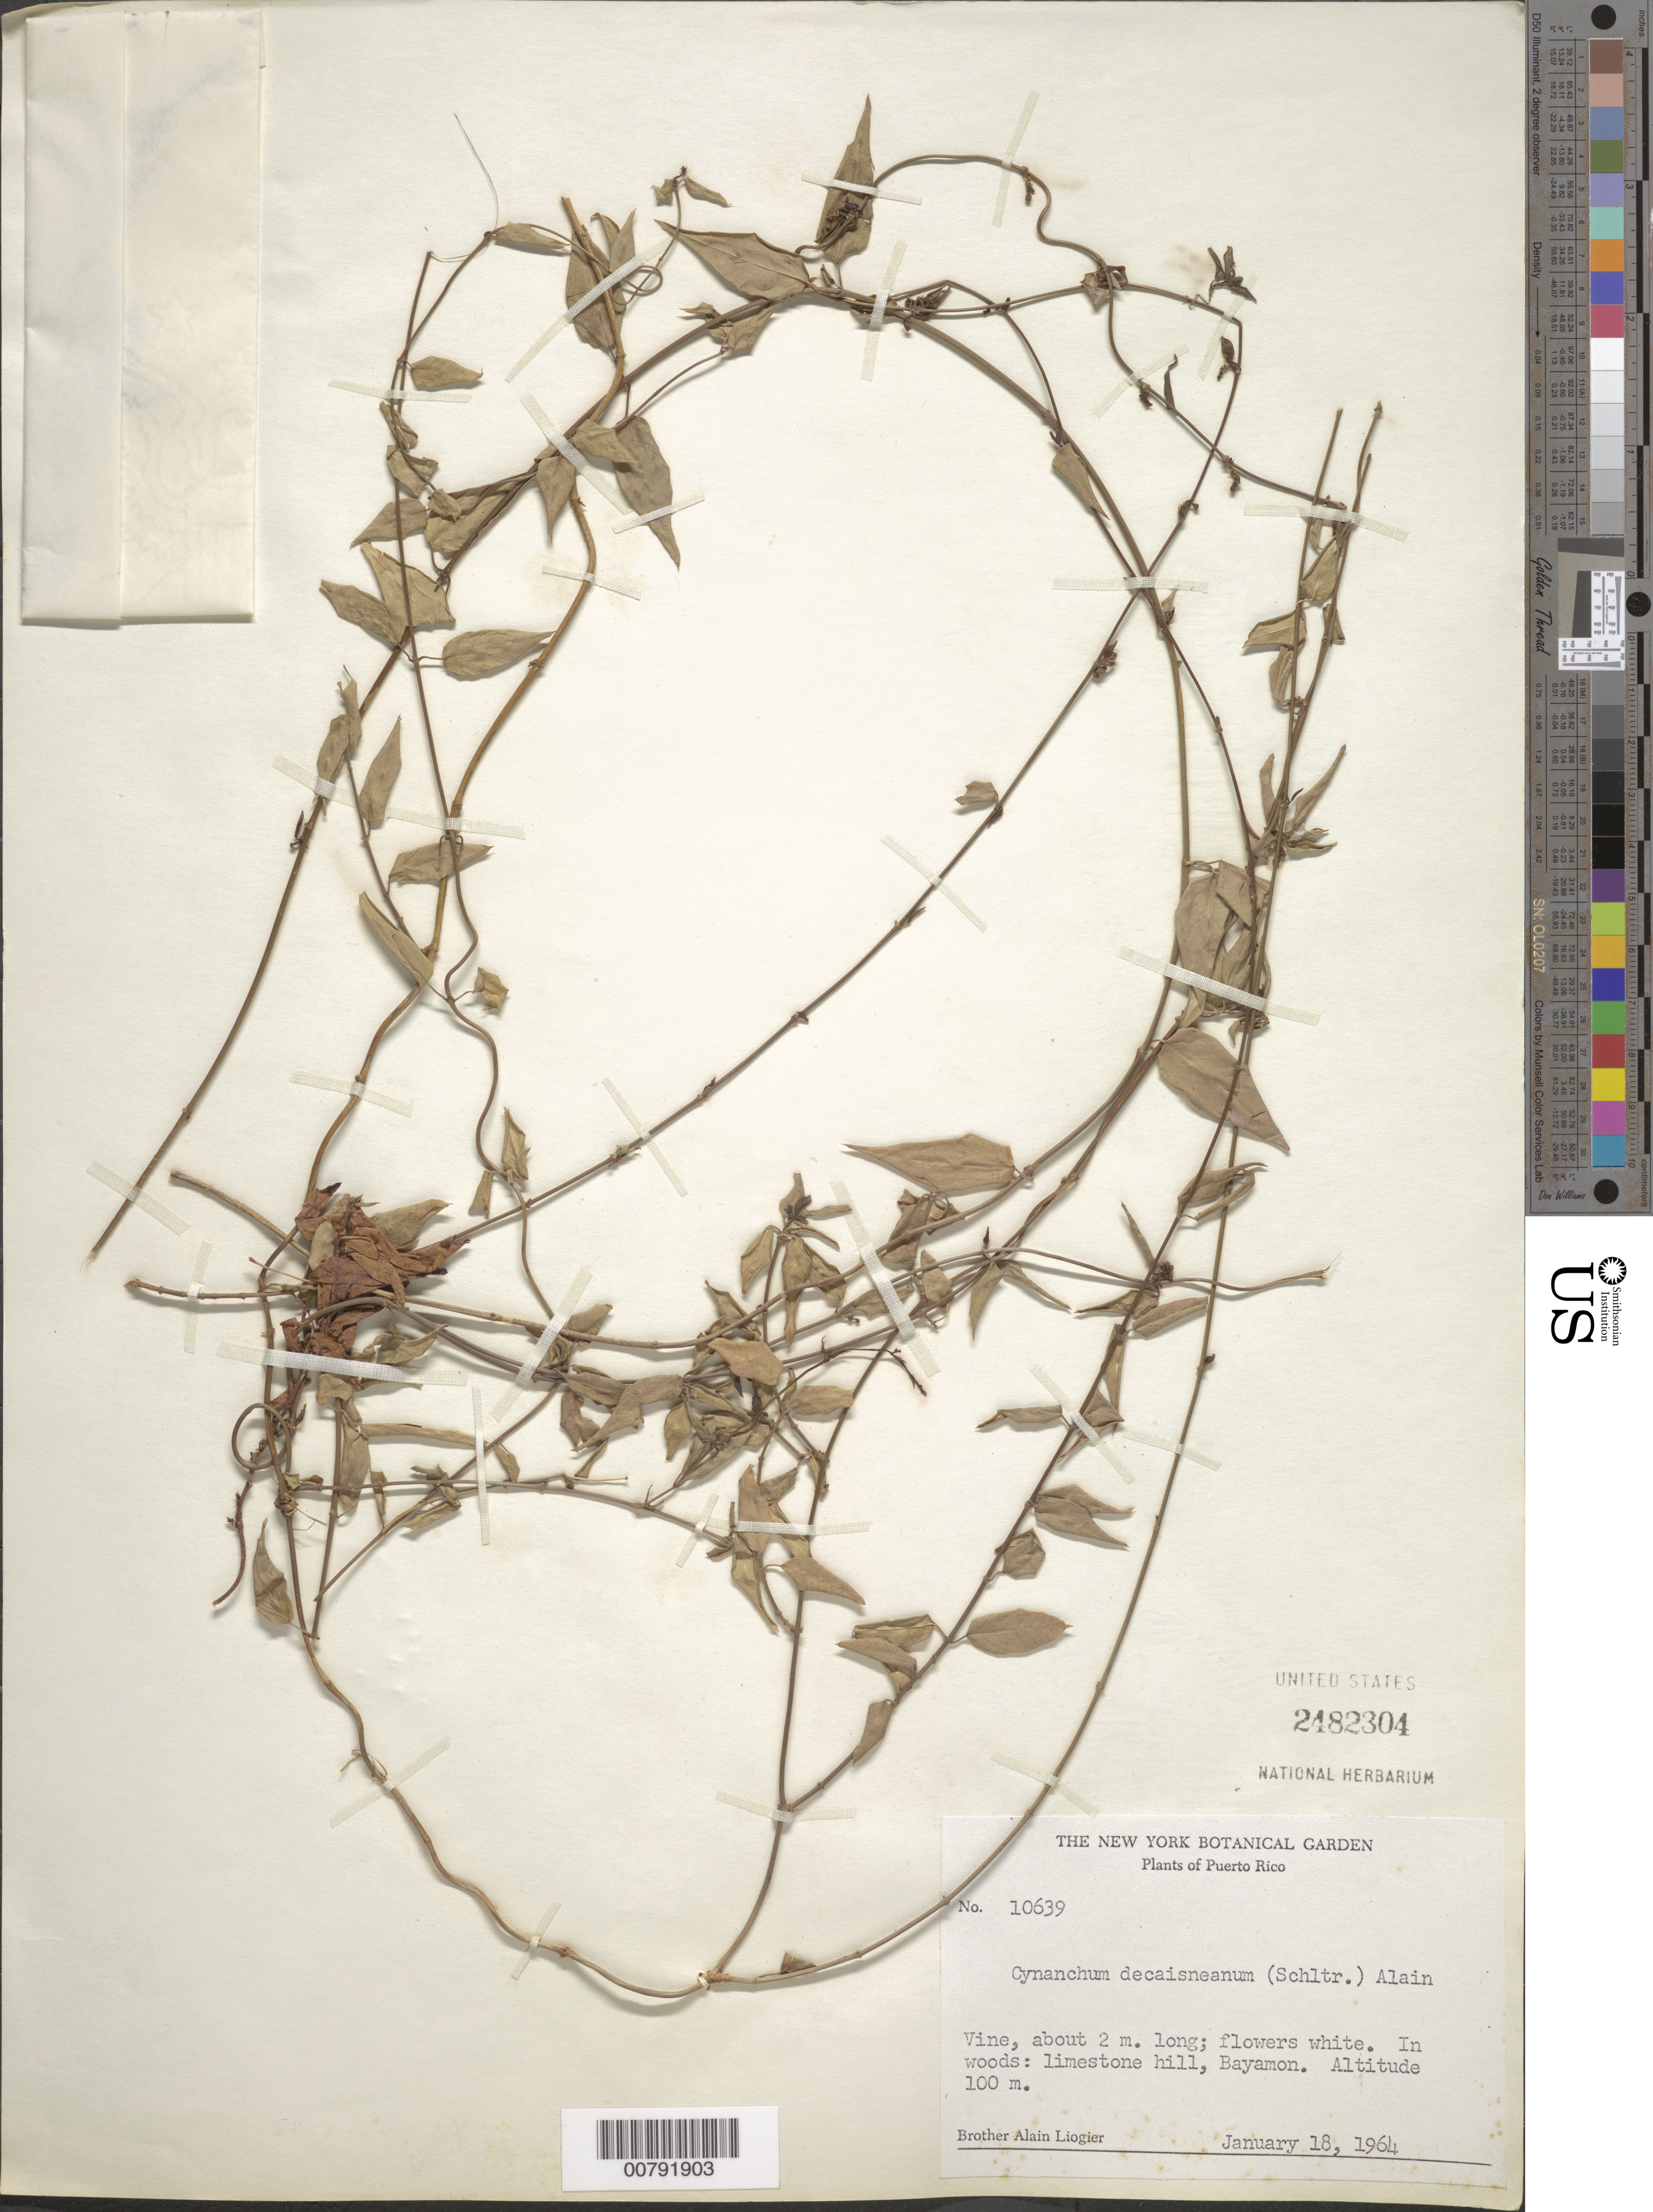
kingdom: Plantae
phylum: Tracheophyta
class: Magnoliopsida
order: Gentianales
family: Apocynaceae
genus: Metastelma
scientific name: Metastelma decipiens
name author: Schltr.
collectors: A. H. Liogier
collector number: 10639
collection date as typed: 18 Jan 1964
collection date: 1964-01-18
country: Puerto Rico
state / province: Bayamón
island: Puerto Rico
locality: Bayamon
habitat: In woods; limestone hill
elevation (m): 100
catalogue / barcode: US 2482304